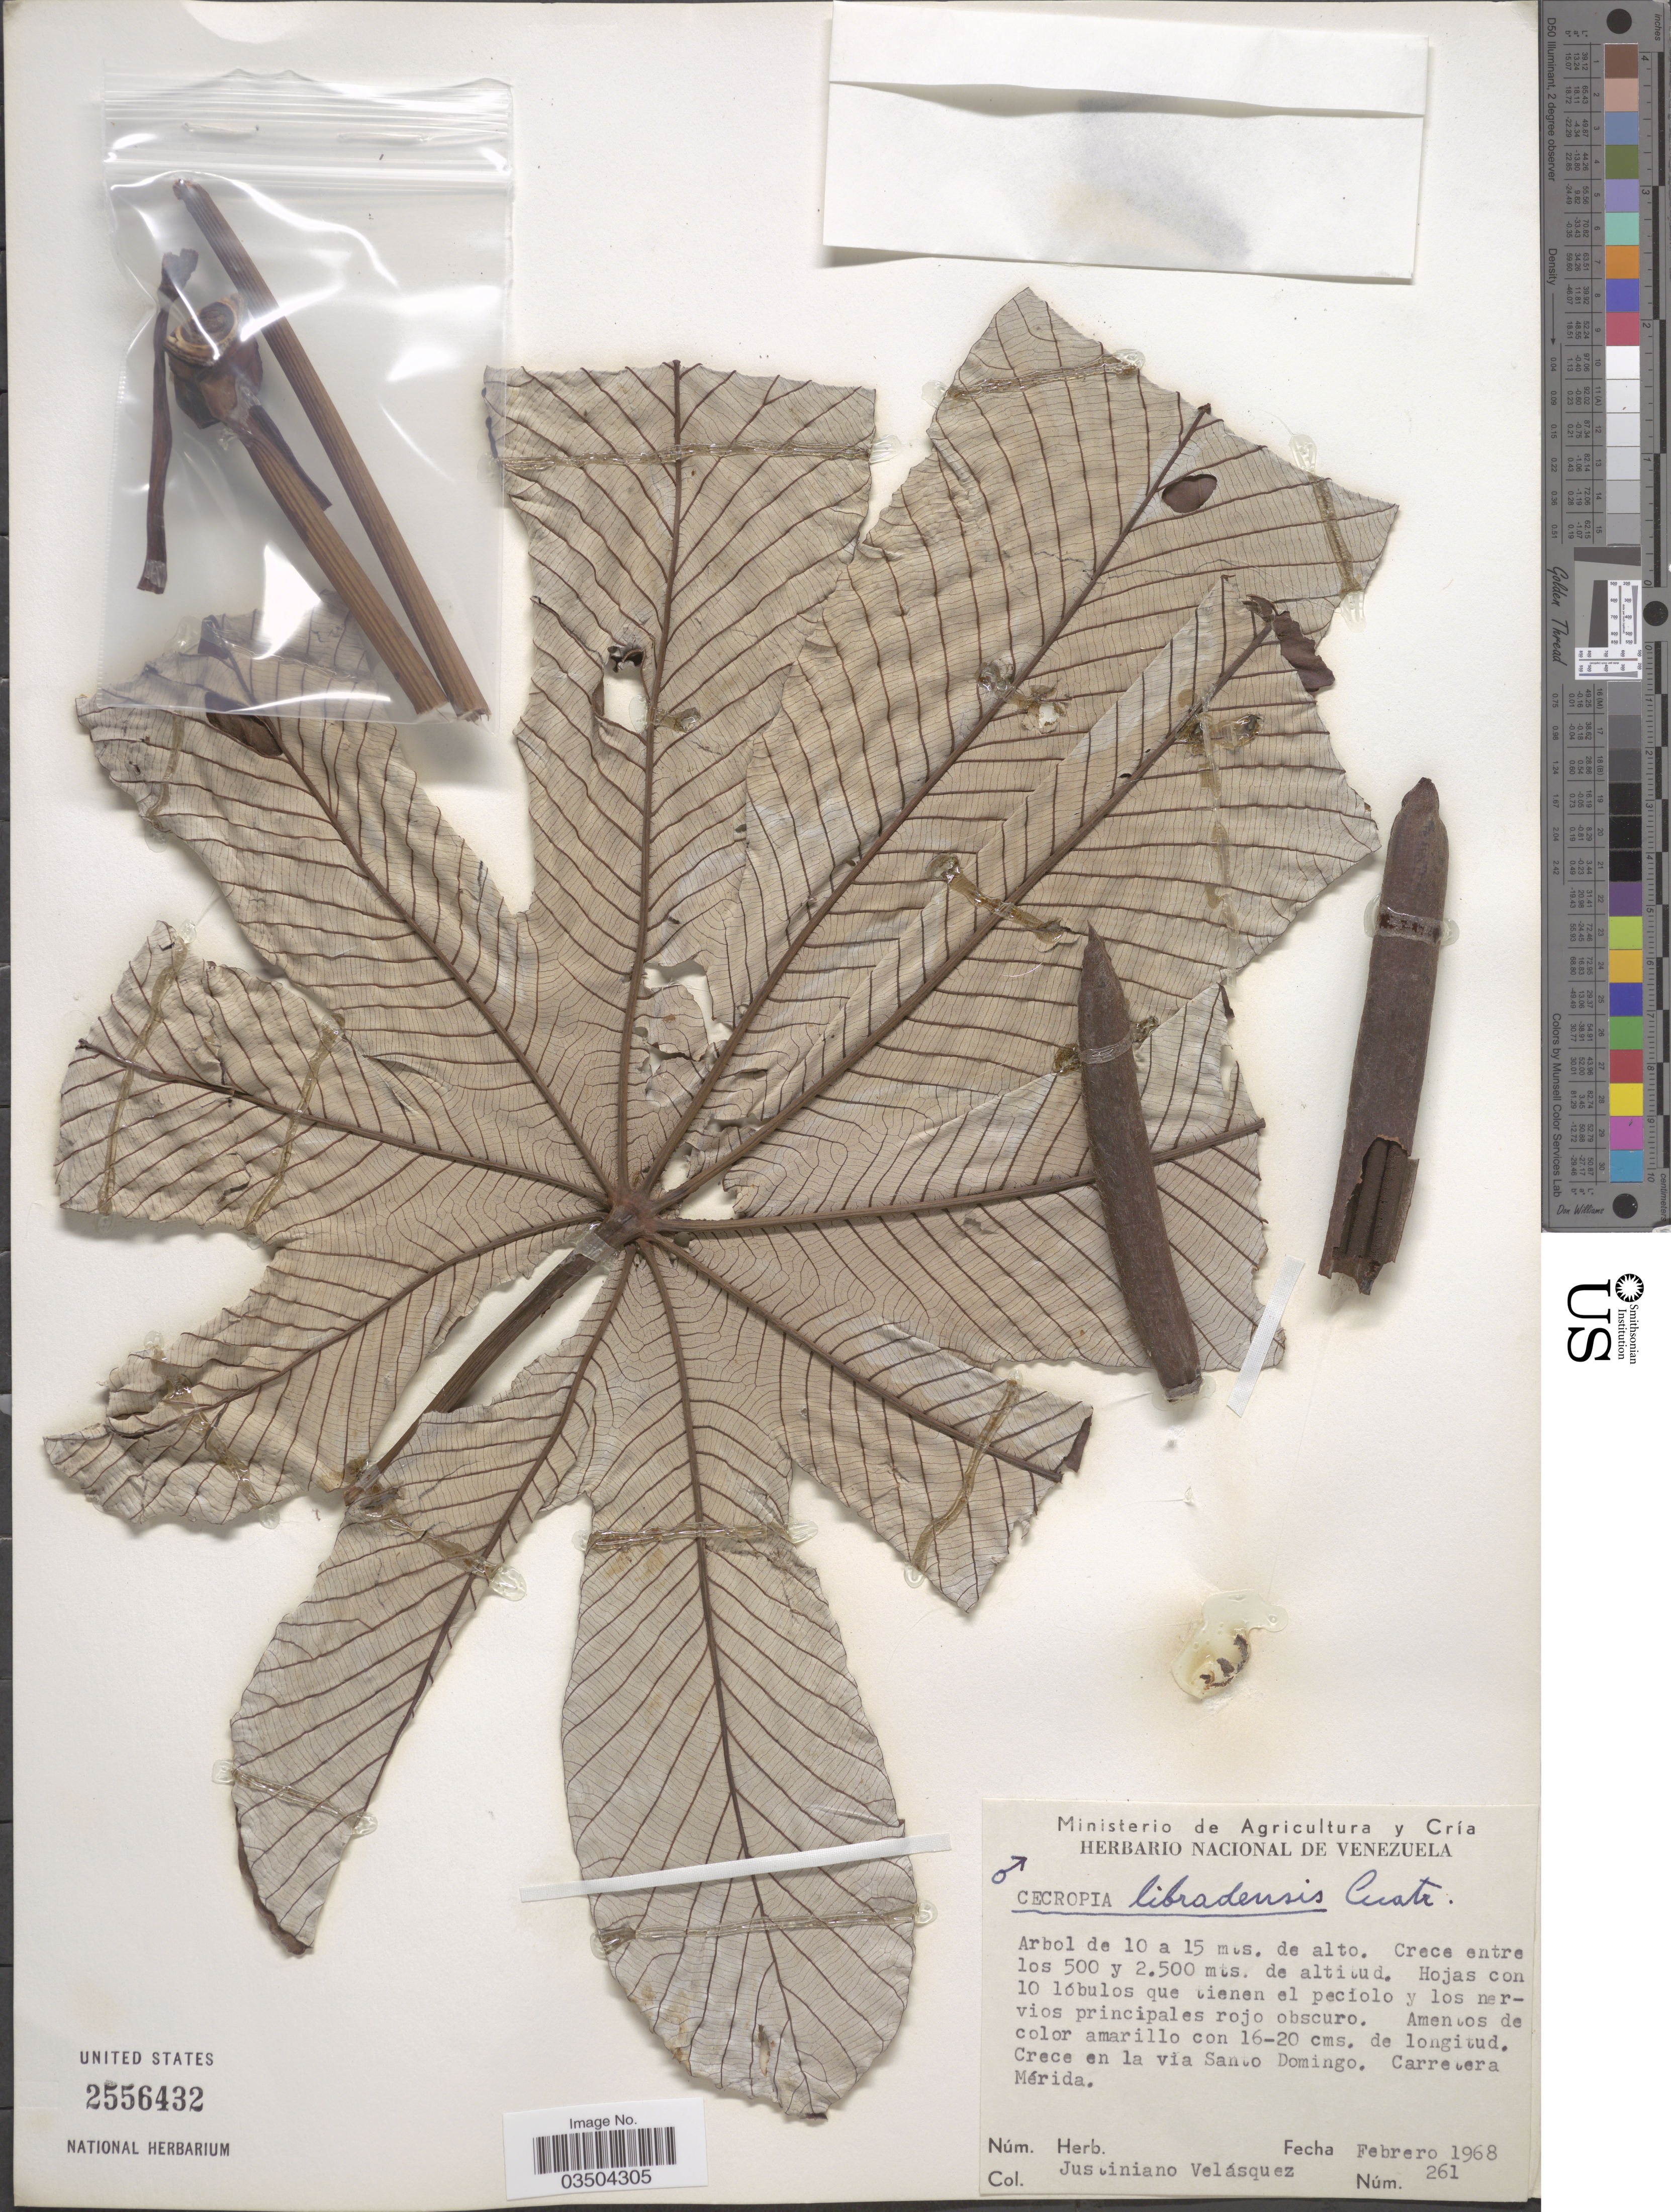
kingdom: Plantae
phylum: Tracheophyta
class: Magnoliopsida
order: Rosales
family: Urticaceae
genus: Cecropia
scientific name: Cecropia libradensis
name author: Cuatrec.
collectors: J. Velasquez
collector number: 261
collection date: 1968-02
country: Venezuela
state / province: Merida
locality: Crece en la via Santo Domingo. Carretera Mérida.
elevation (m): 500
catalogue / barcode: US 2556432